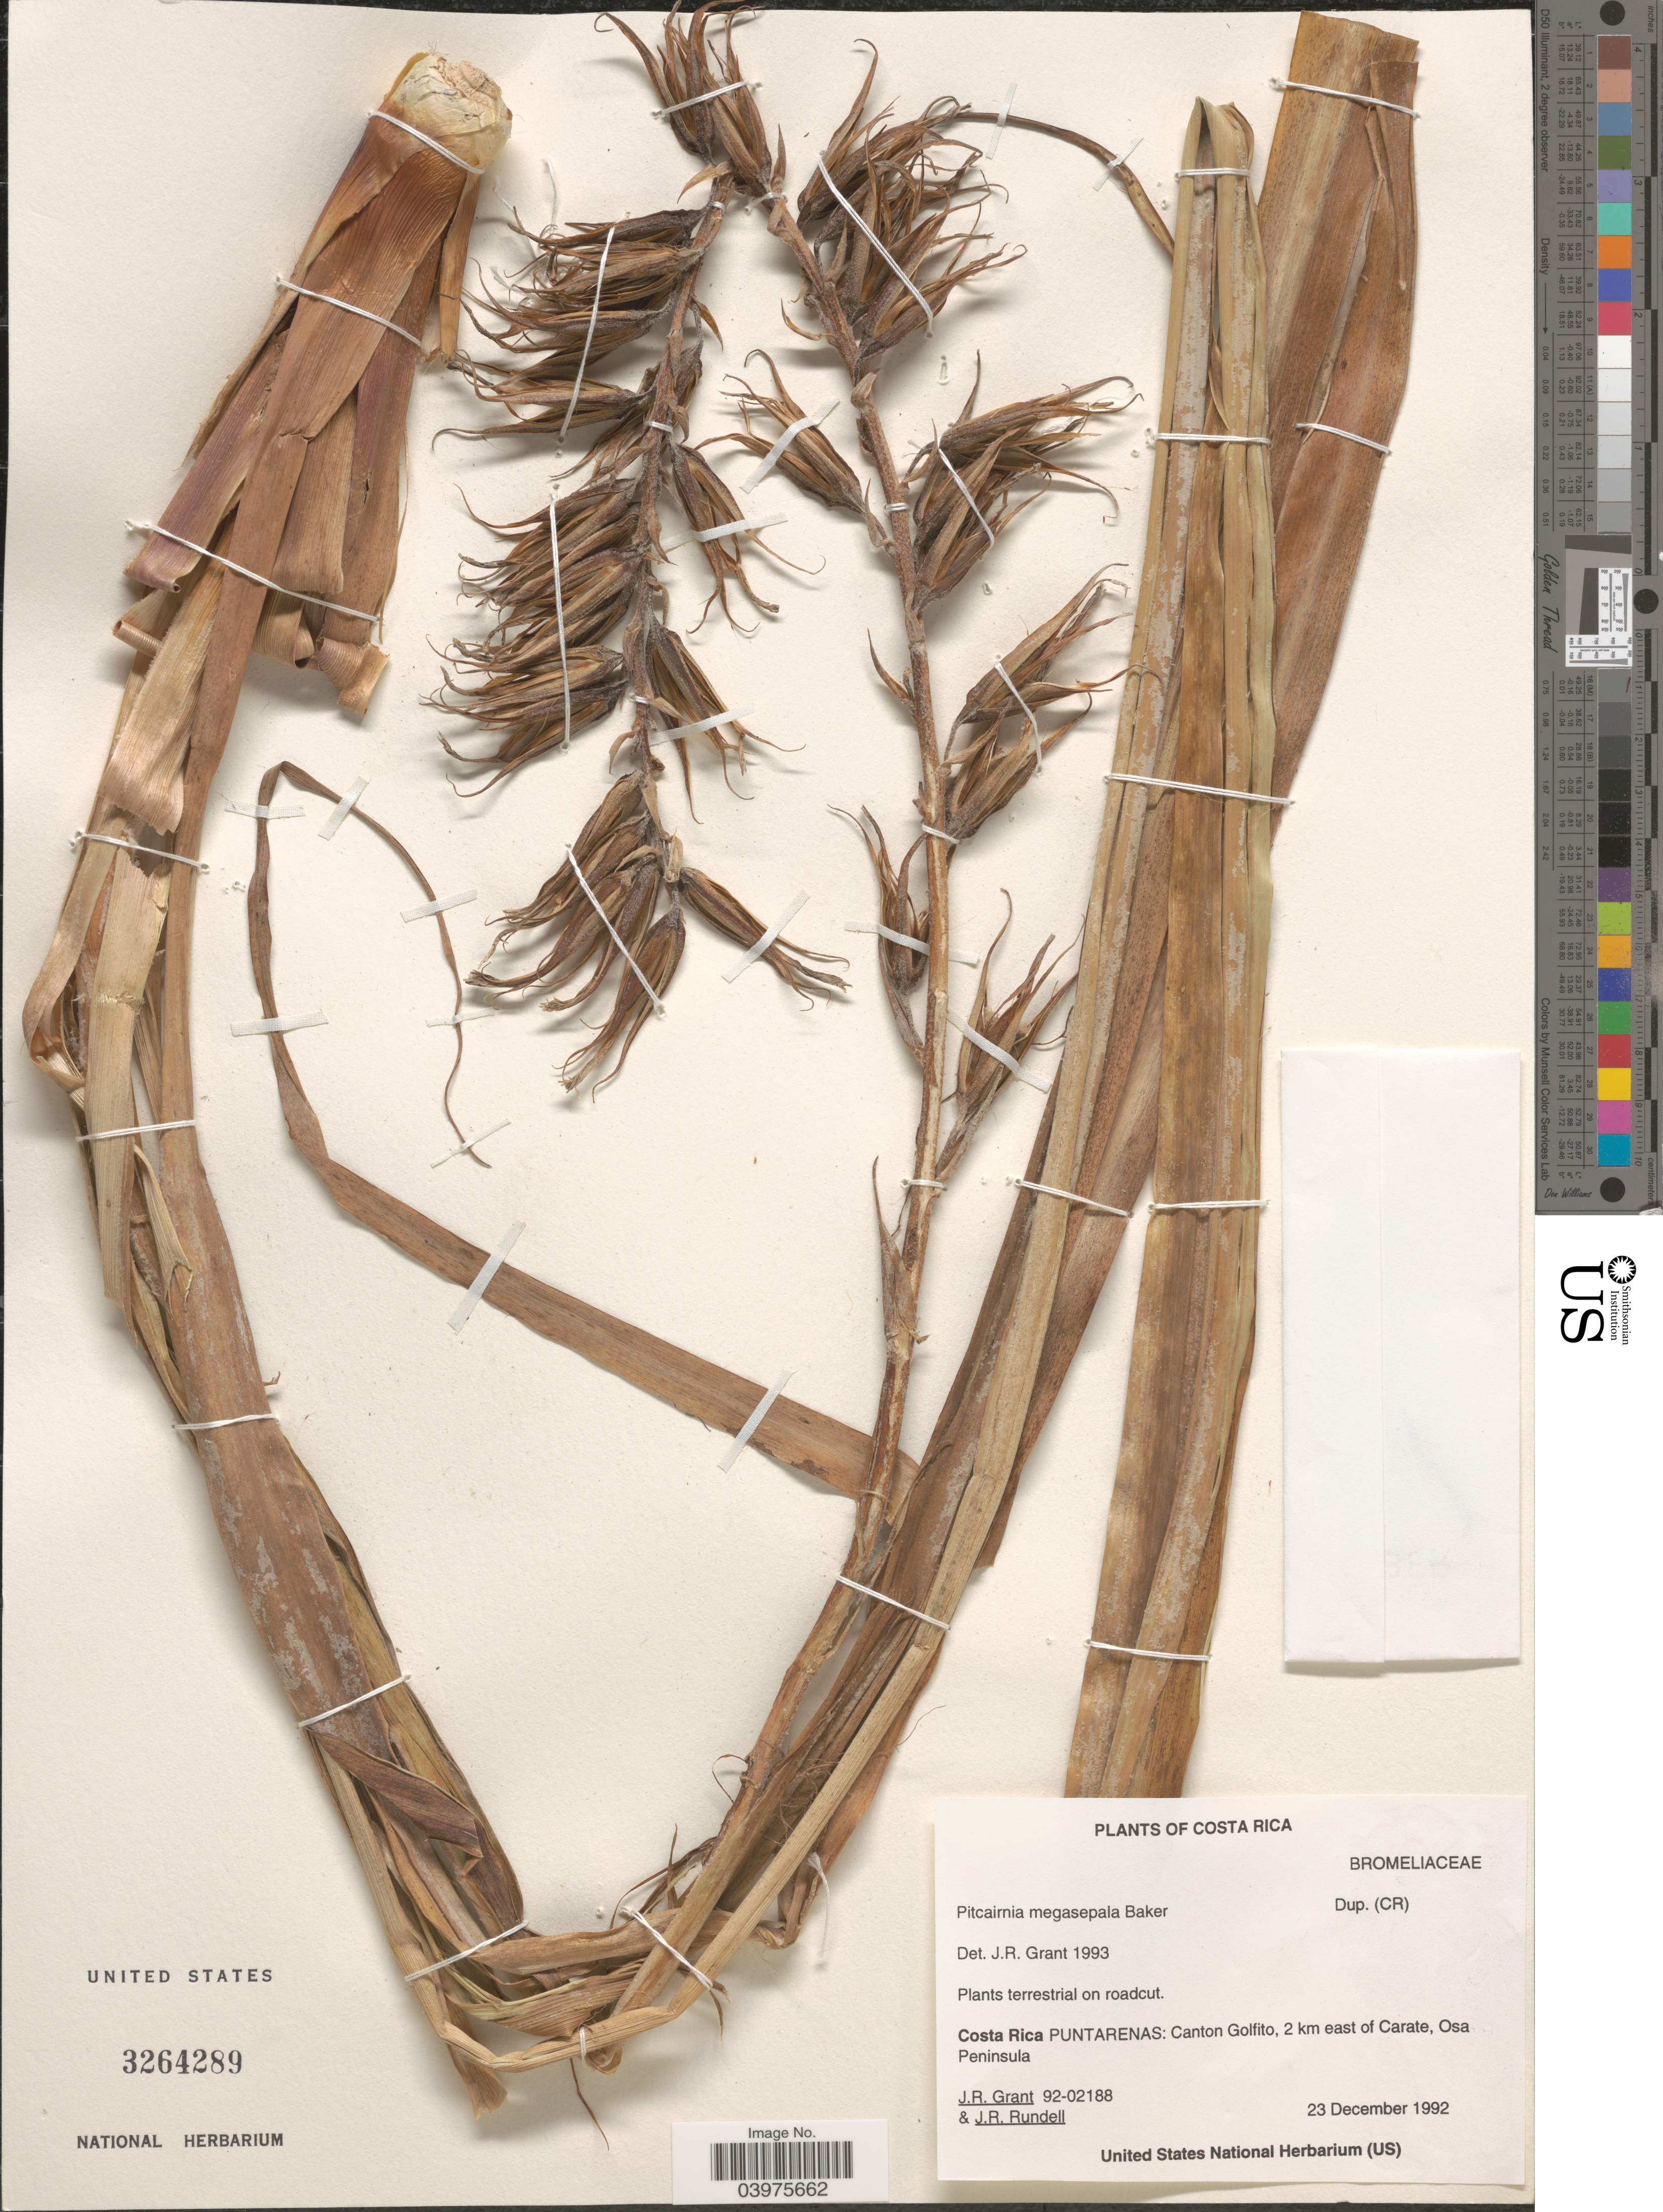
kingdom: Plantae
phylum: Tracheophyta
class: Liliopsida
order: Poales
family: Bromeliaceae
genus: Pitcairnia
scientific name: Pitcairnia megasepala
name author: Baker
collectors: J. Grant & J. R. Rundell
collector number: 92-02188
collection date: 1992-12-23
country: Costa Rica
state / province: Puntarenas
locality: Canton Golfito, 2 km east of Carate, Osa Peninsula.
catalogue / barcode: US 3264289